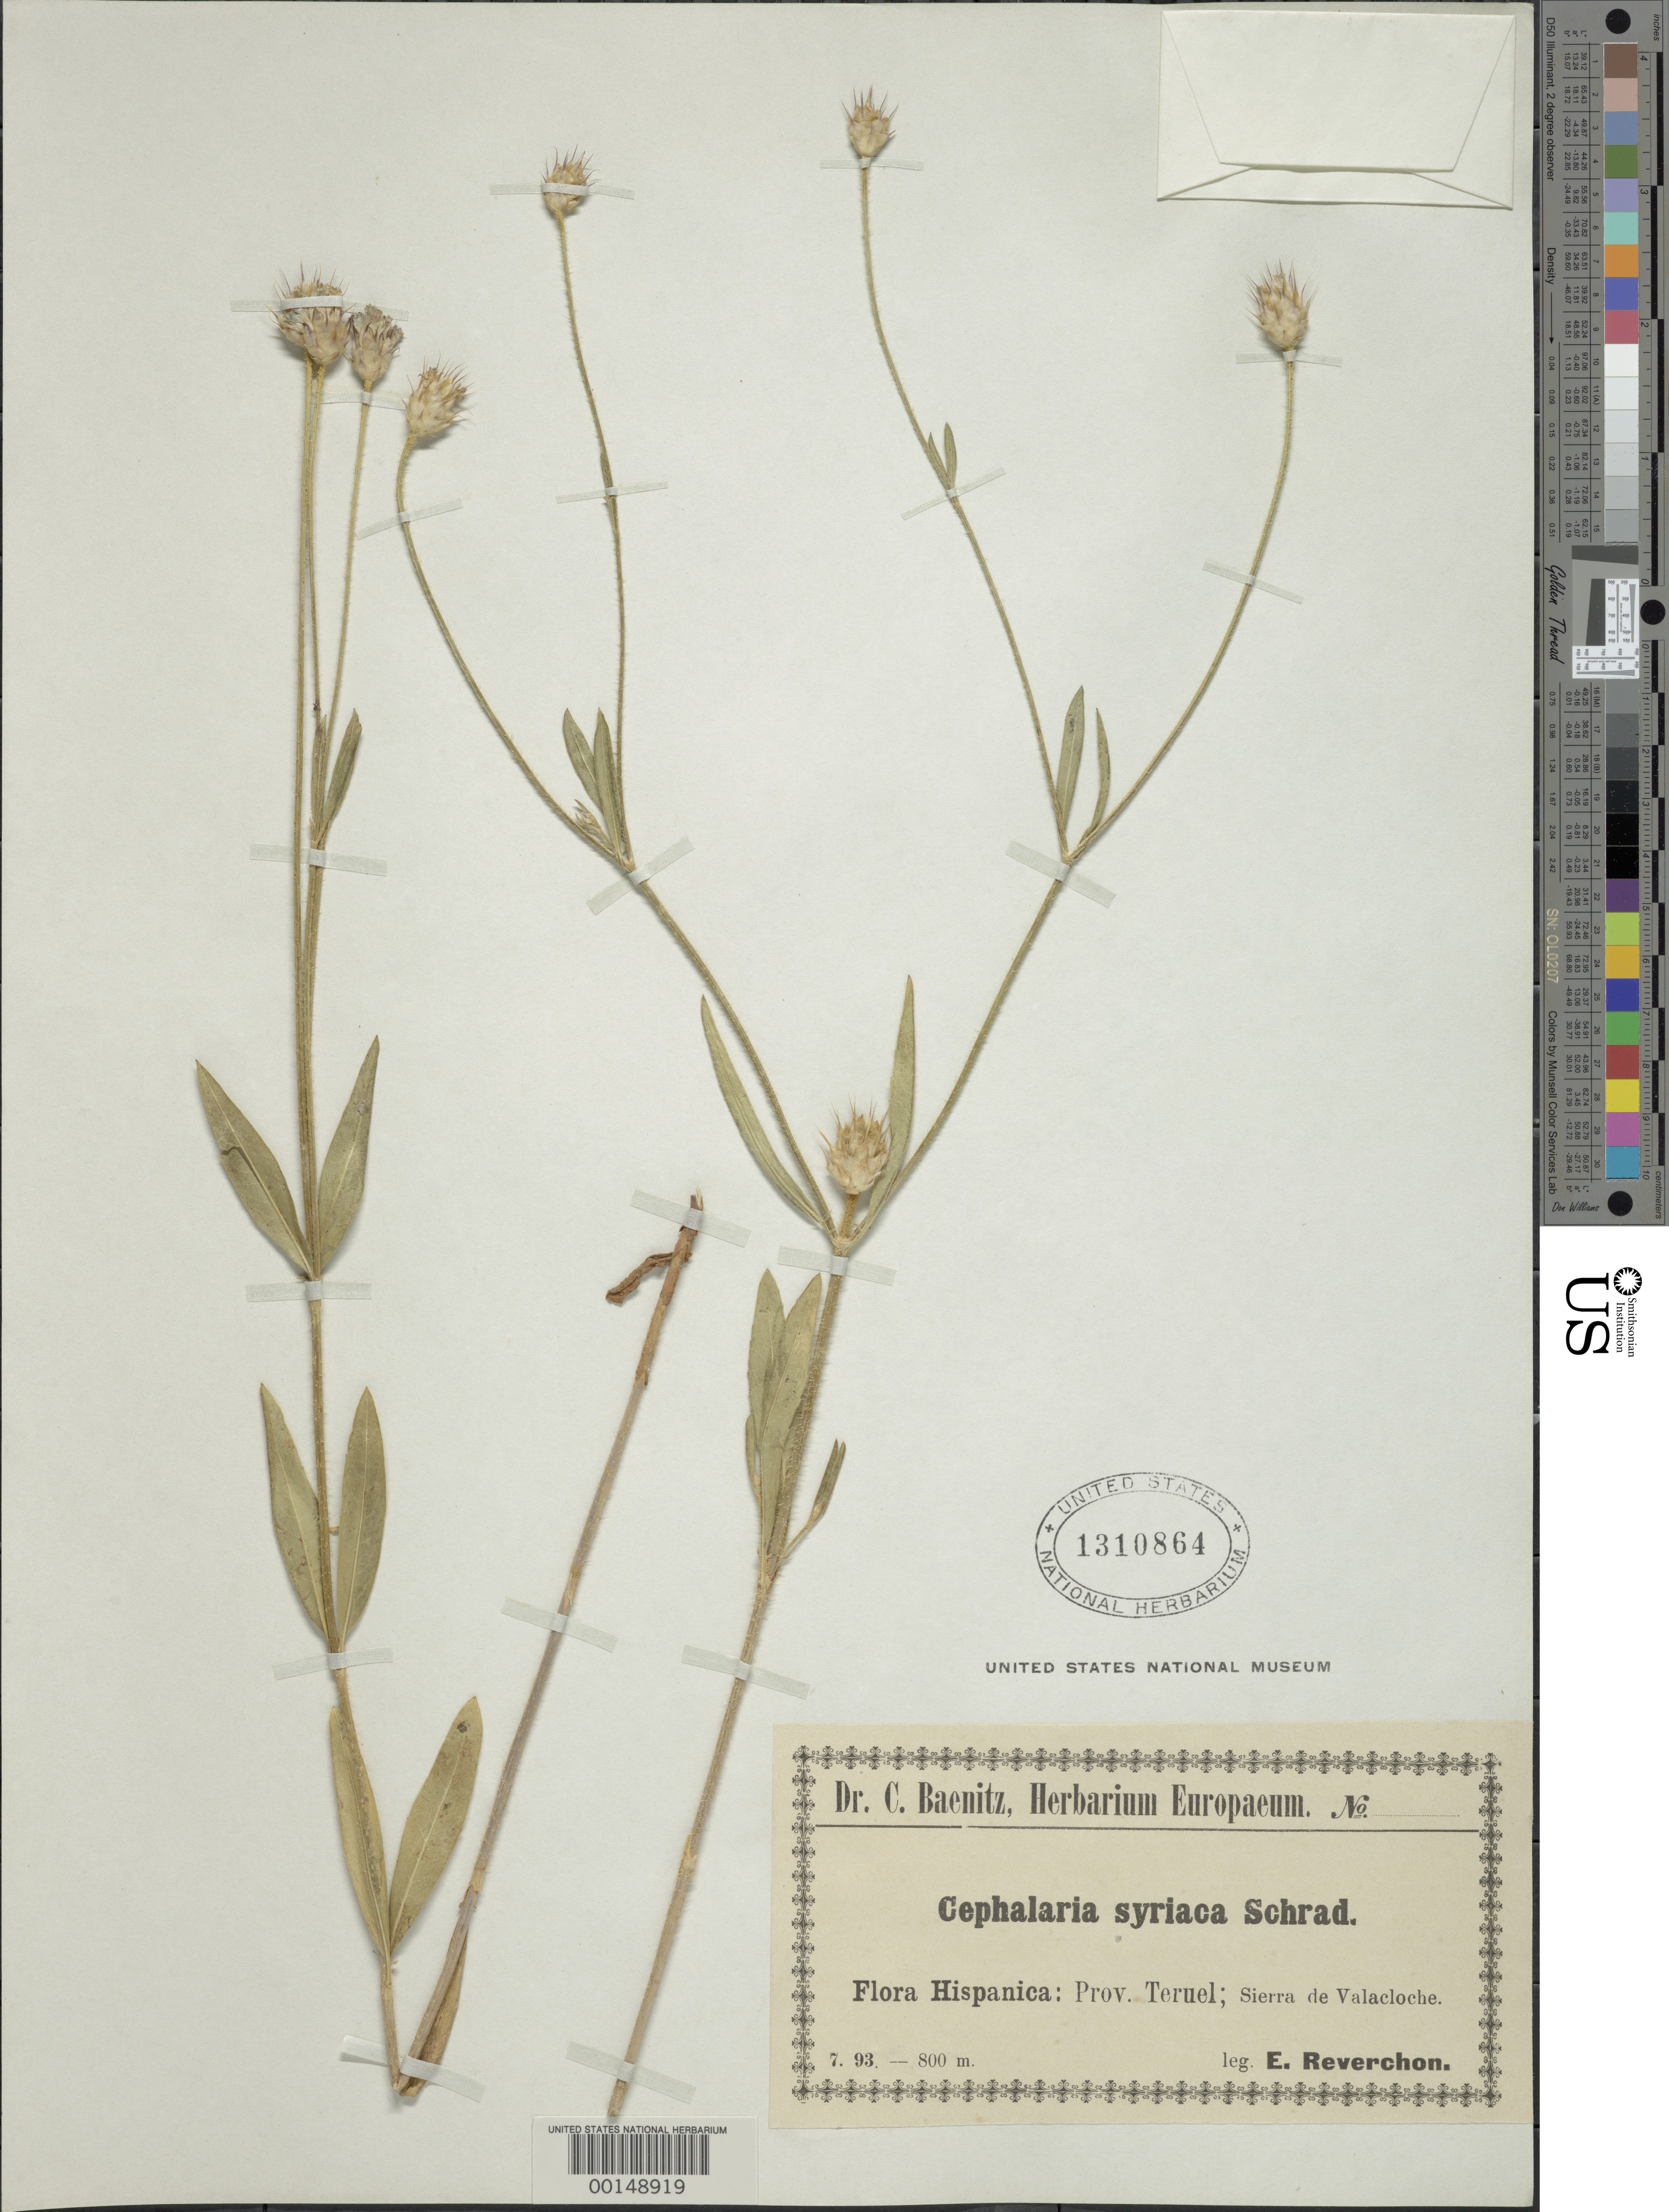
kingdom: Plantae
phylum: Tracheophyta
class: Magnoliopsida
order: Dipsacales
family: Caprifoliaceae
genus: Cephalaria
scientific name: Cephalaria syriaca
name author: Schrad.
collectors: E. Reverchon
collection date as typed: Jul 1893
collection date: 1893-07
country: Spain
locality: Teruel Prov., Sierra de Valacloche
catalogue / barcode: US 1310864